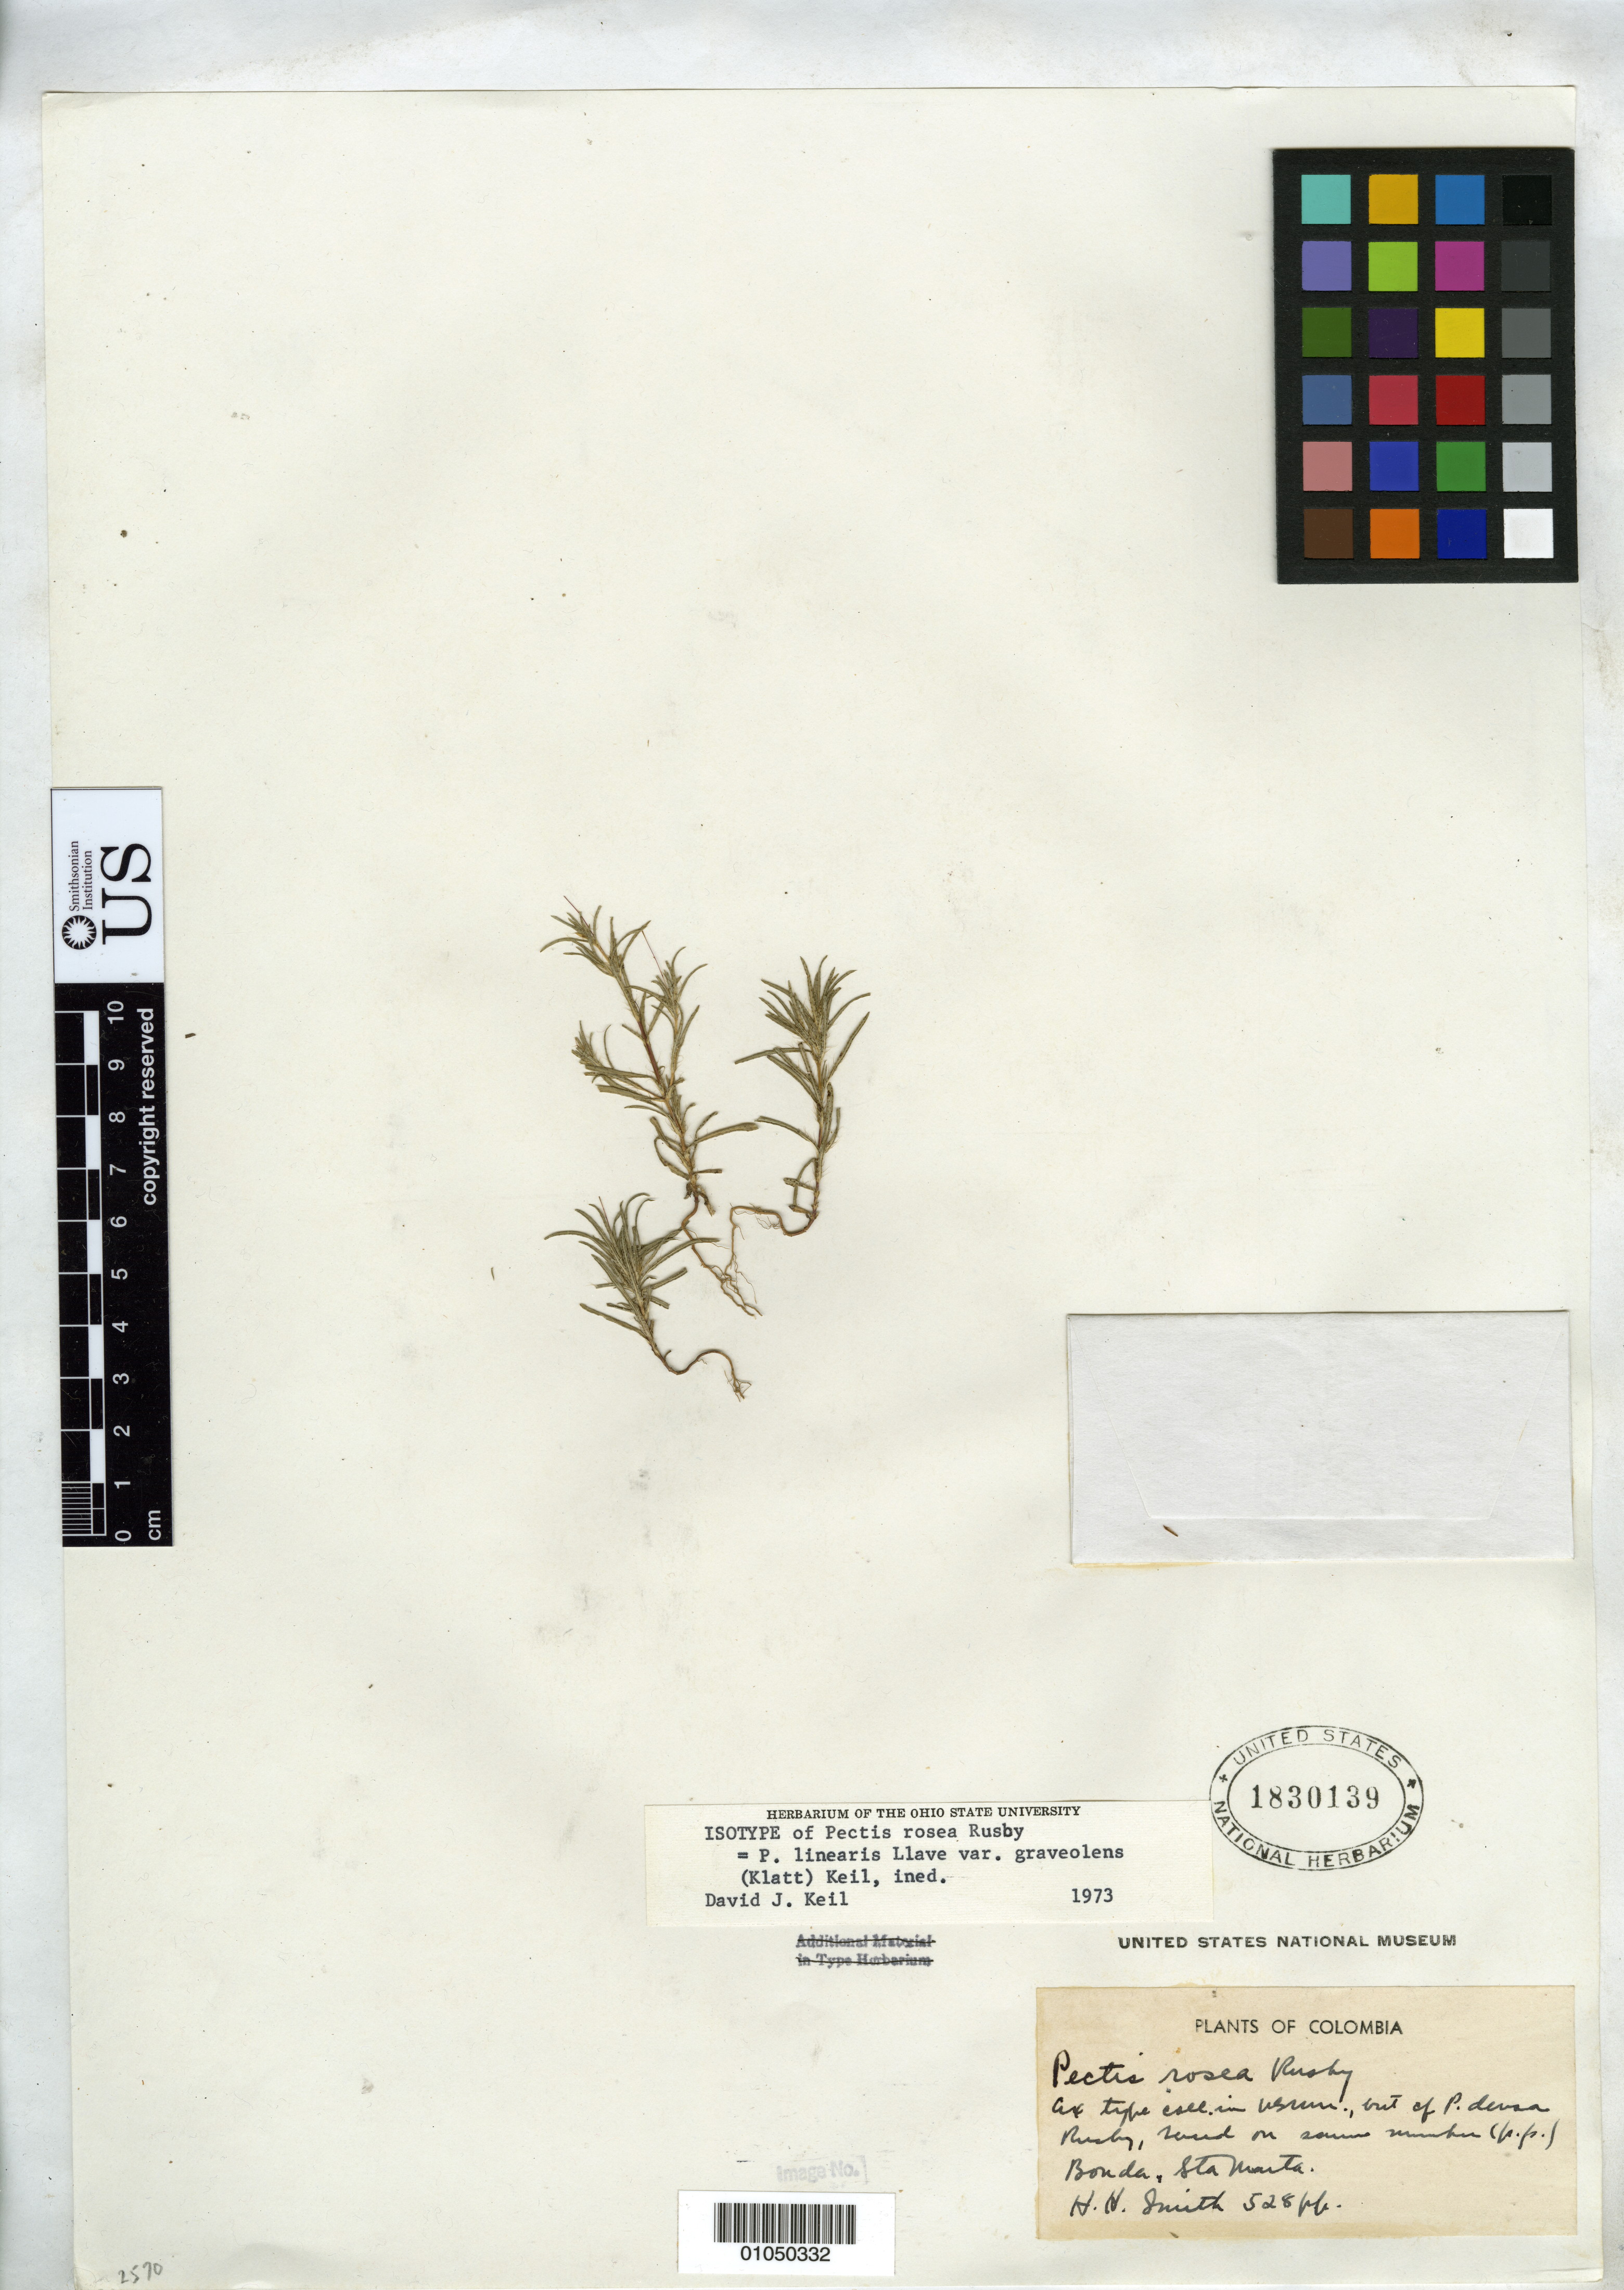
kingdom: Plantae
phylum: Tracheophyta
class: Magnoliopsida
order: Asterales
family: Asteraceae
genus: Pectis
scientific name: Pectis rosea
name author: Rusby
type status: Isotype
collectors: Herbert H. Smith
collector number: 528 p.p.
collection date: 1898-07/1898-10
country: Colombia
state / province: Magdalena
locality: Santa Marta, near Bonda.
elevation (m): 305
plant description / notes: Fragmentary material of type specimen.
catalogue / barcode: US 1830139